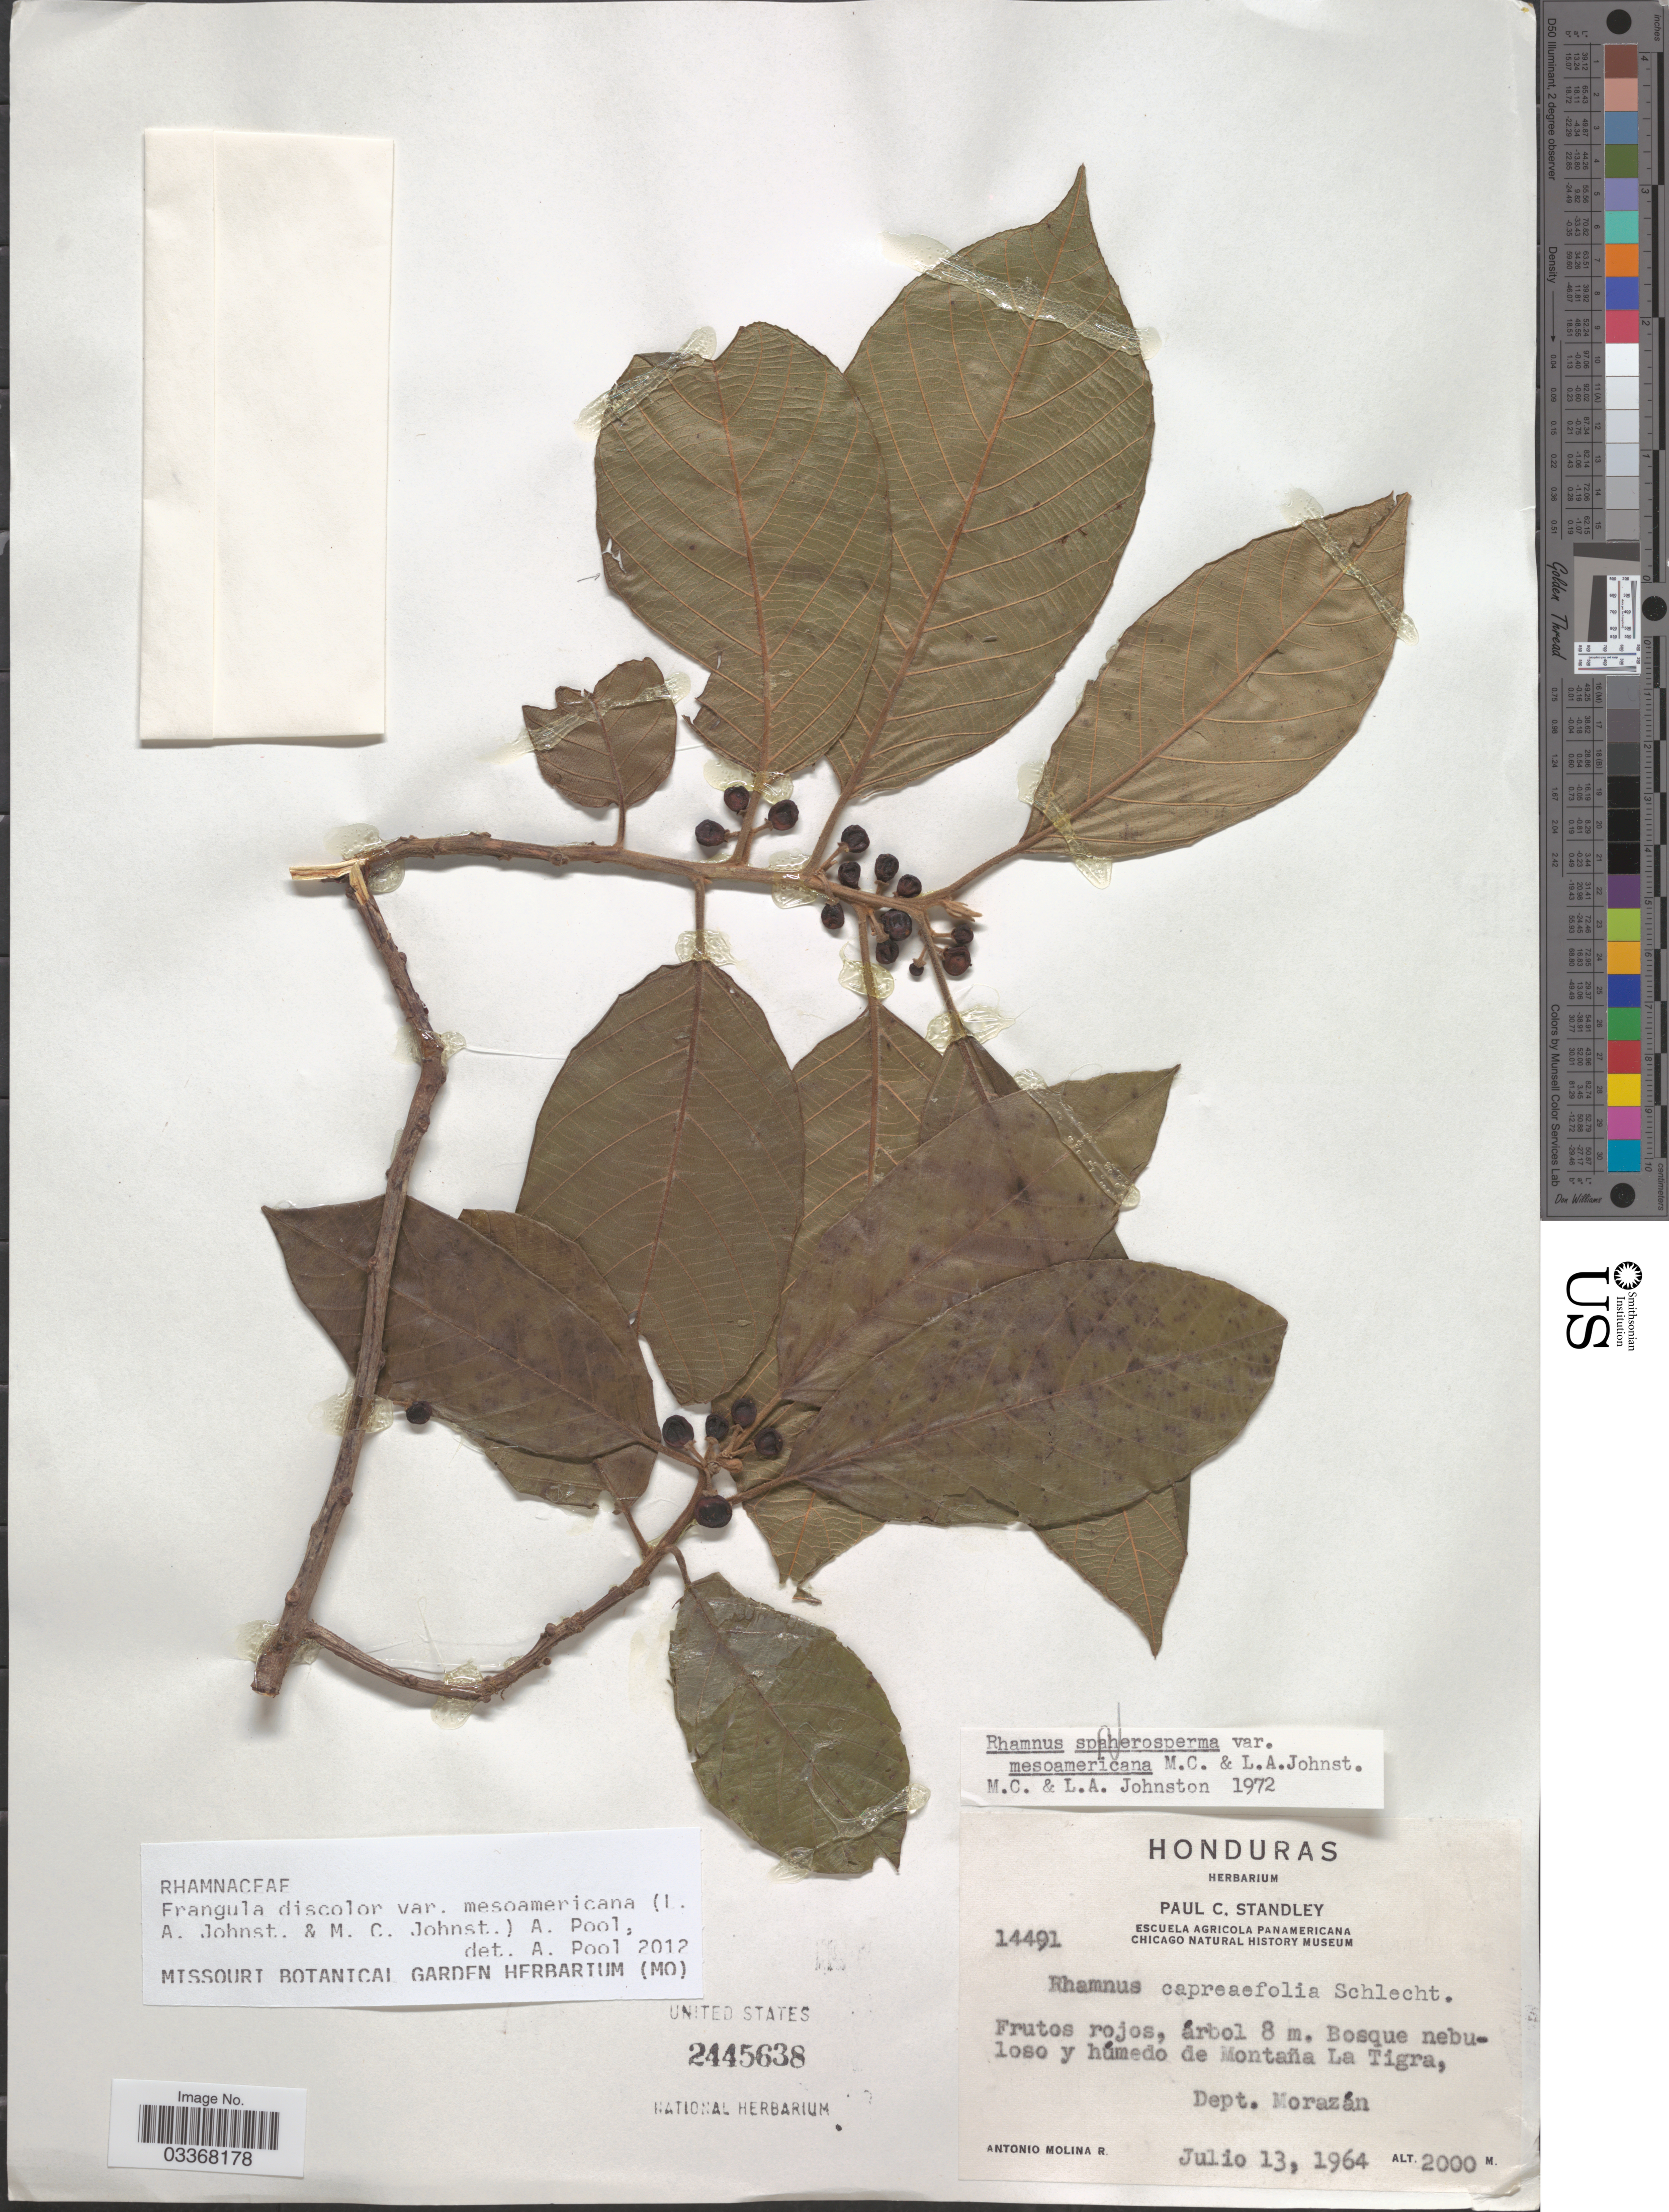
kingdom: Plantae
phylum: Tracheophyta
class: Magnoliopsida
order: Rosales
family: Rhamnaceae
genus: Frangula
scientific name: Frangula discolor var. mesoamericana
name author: (L.A. Johnst. & M.C. Johnst.) A. Pool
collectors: A. Molina R.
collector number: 14491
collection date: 1964-07-13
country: Honduras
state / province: Fco. Morazán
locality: Bosque nebuloso y húmedo de Montaña La Tigra, Dept. Morazán.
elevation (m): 2000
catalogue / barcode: US 2445638